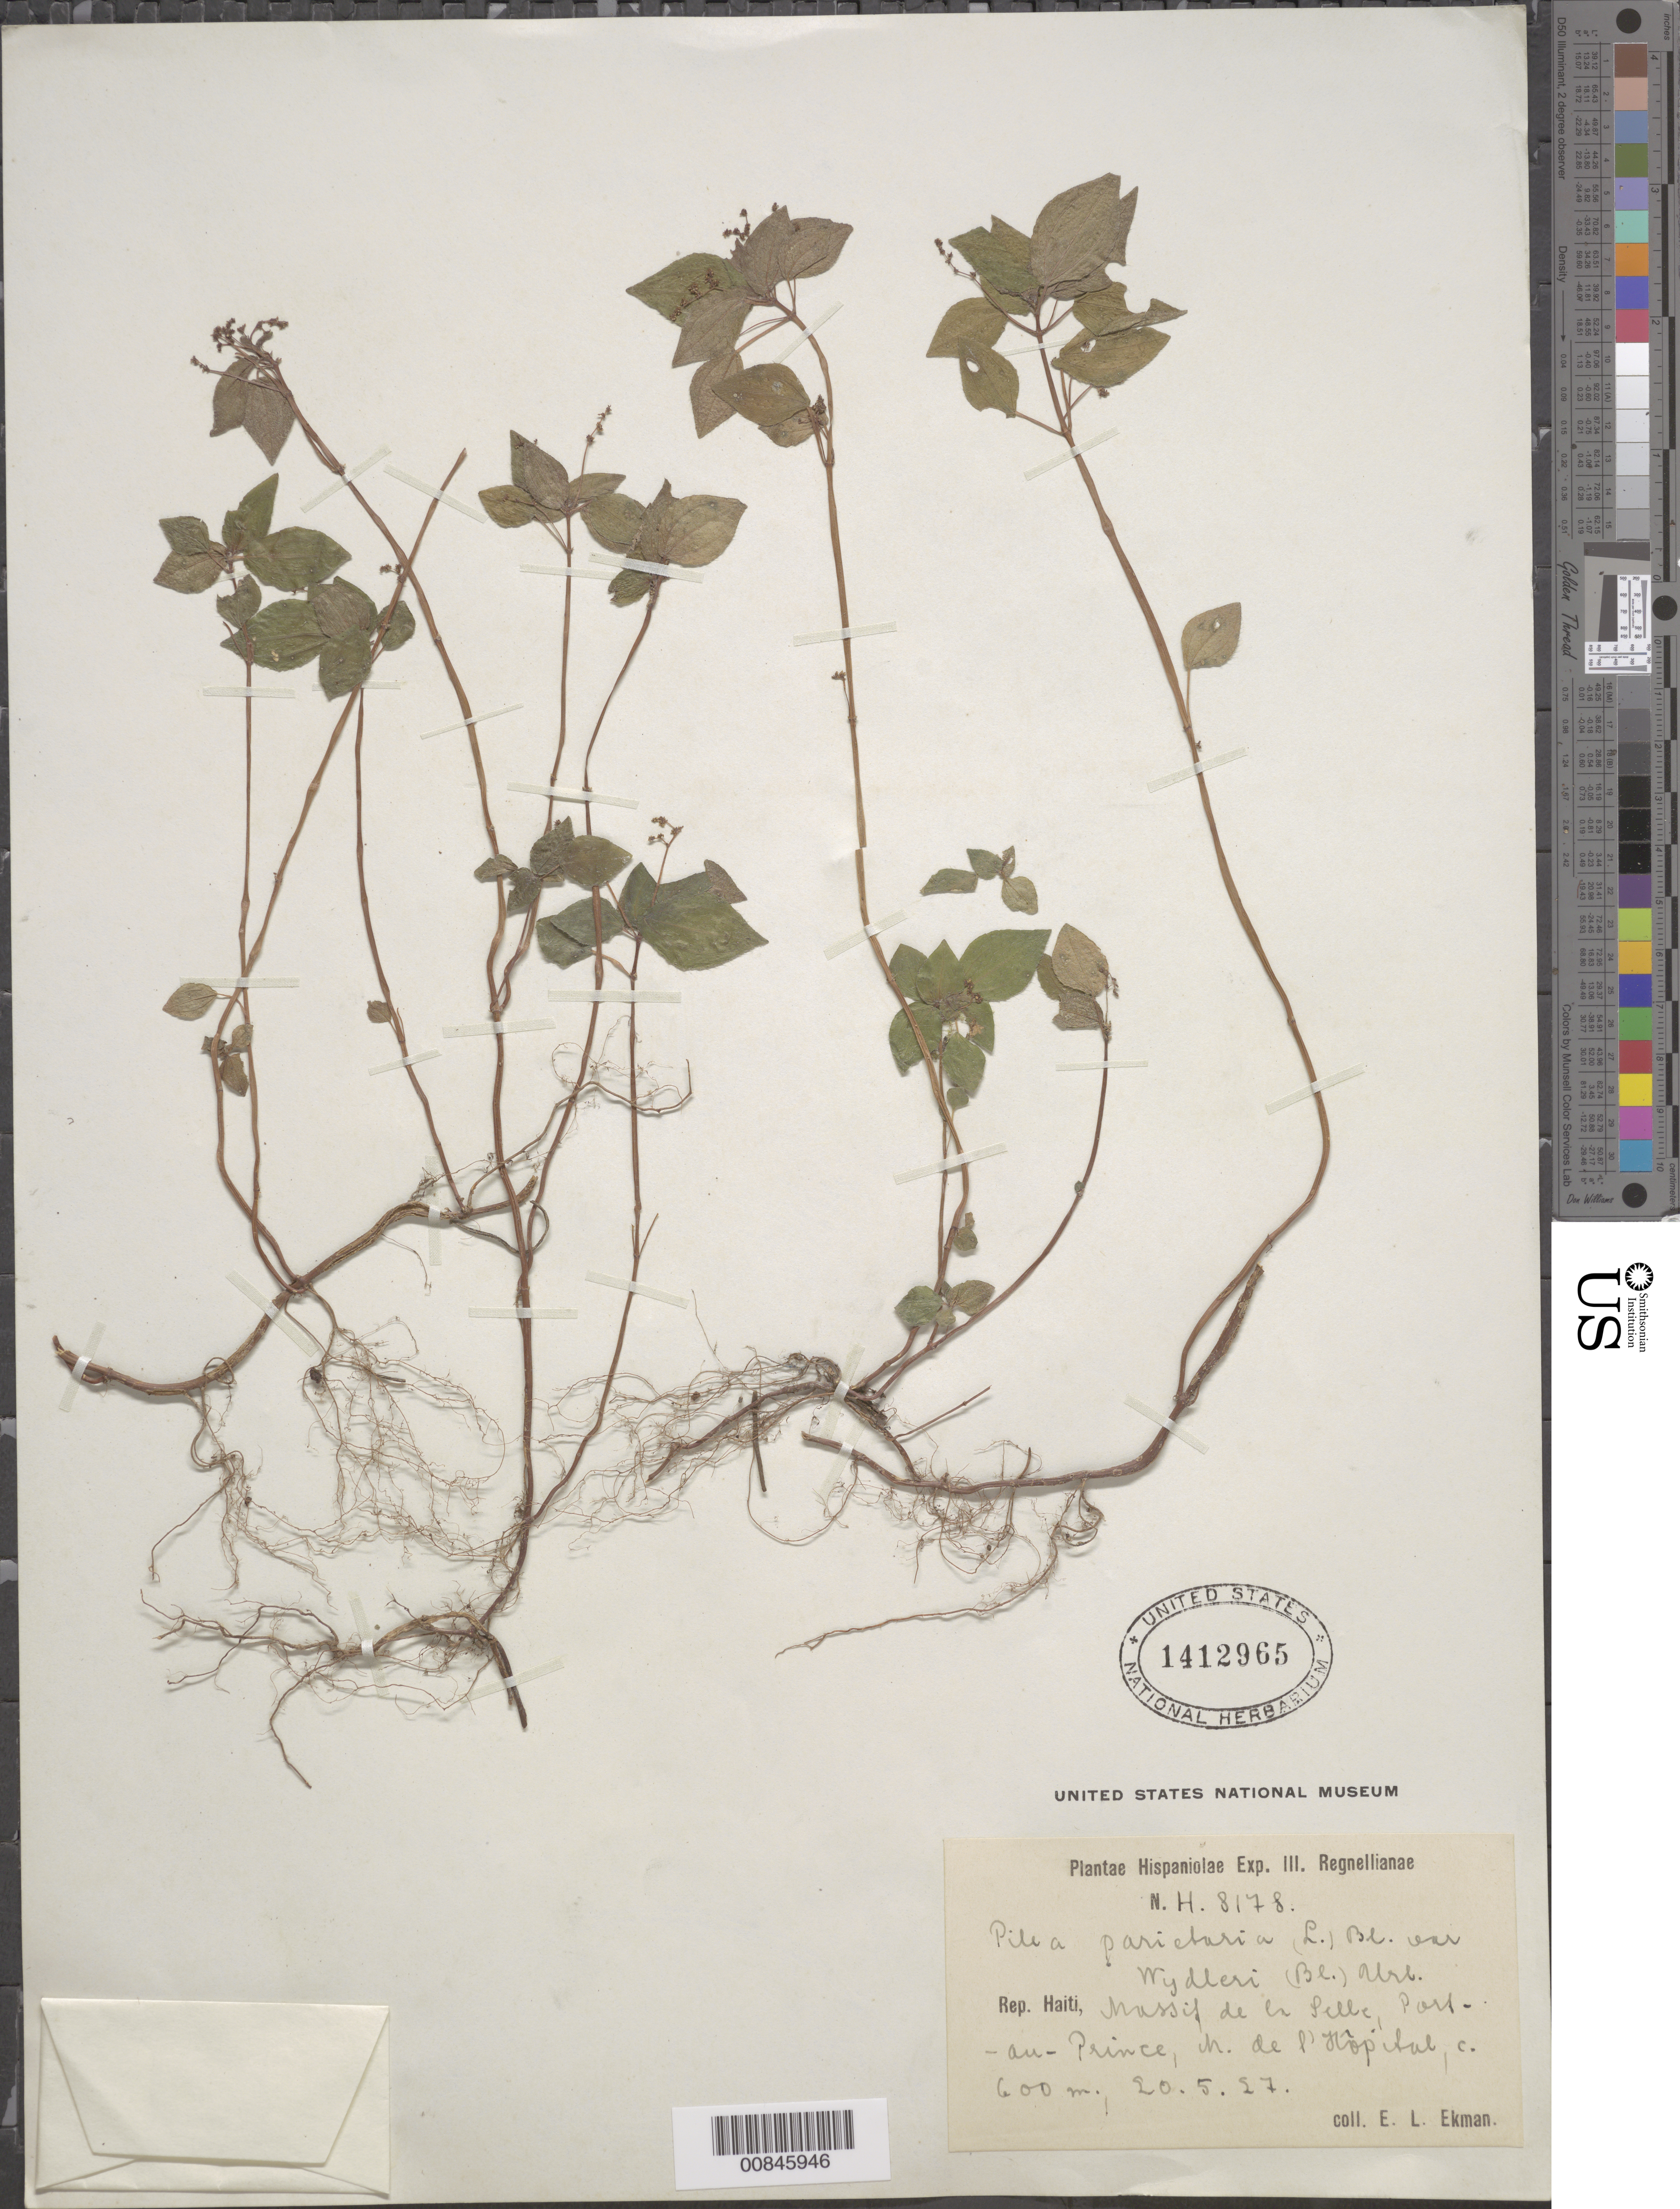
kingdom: Plantae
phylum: Tracheophyta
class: Magnoliopsida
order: Rosales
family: Urticaceae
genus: Pilea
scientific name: Pilea parietaria var. wydleri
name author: (Blume) Urb.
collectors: E. L. Ekman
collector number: H 8178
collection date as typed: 20 May 1927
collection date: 1927-05-20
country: Haiti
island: Hispaniola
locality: Massif de la Selle, Port-au-Prince, M. de L'Hôpital.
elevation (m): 600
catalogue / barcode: US 1412965